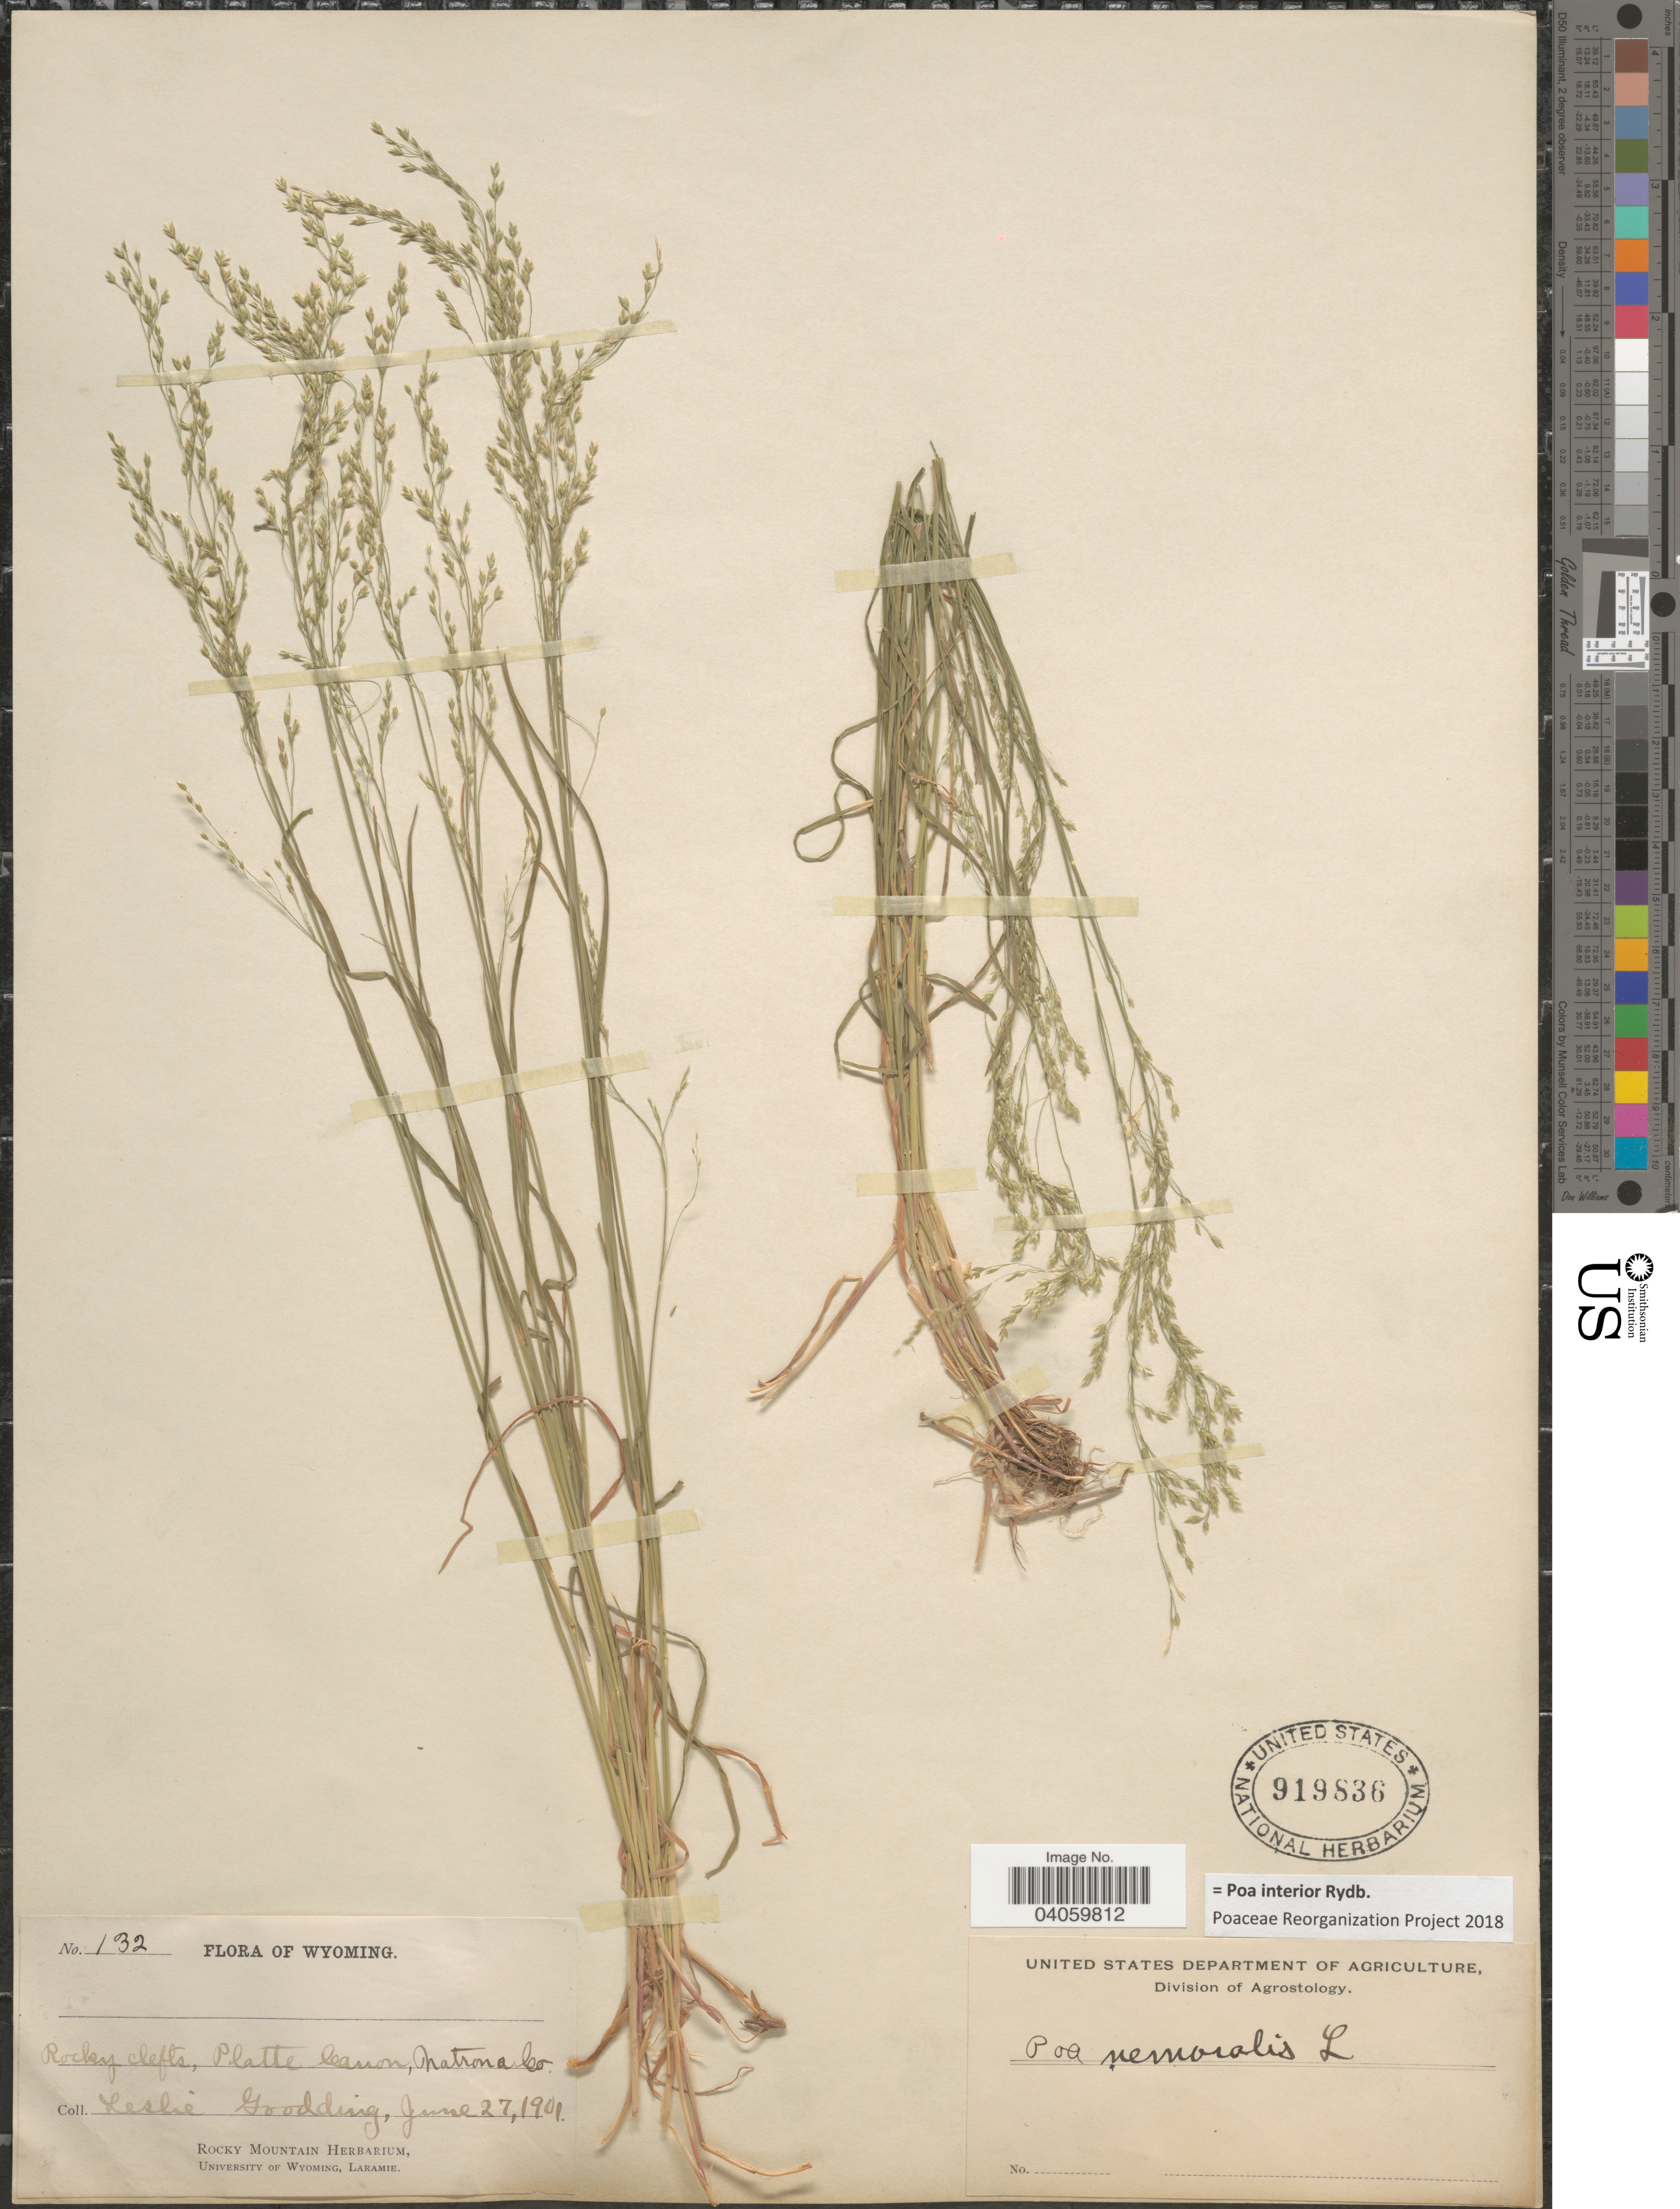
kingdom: Plantae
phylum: Tracheophyta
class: Liliopsida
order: Poales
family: Poaceae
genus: Poa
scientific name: Poa interior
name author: Rydb.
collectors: L. N. Goodding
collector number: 132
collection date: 1901-06-27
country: United States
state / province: Wyoming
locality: Platte Canon, Natrona Co.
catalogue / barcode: US 919836